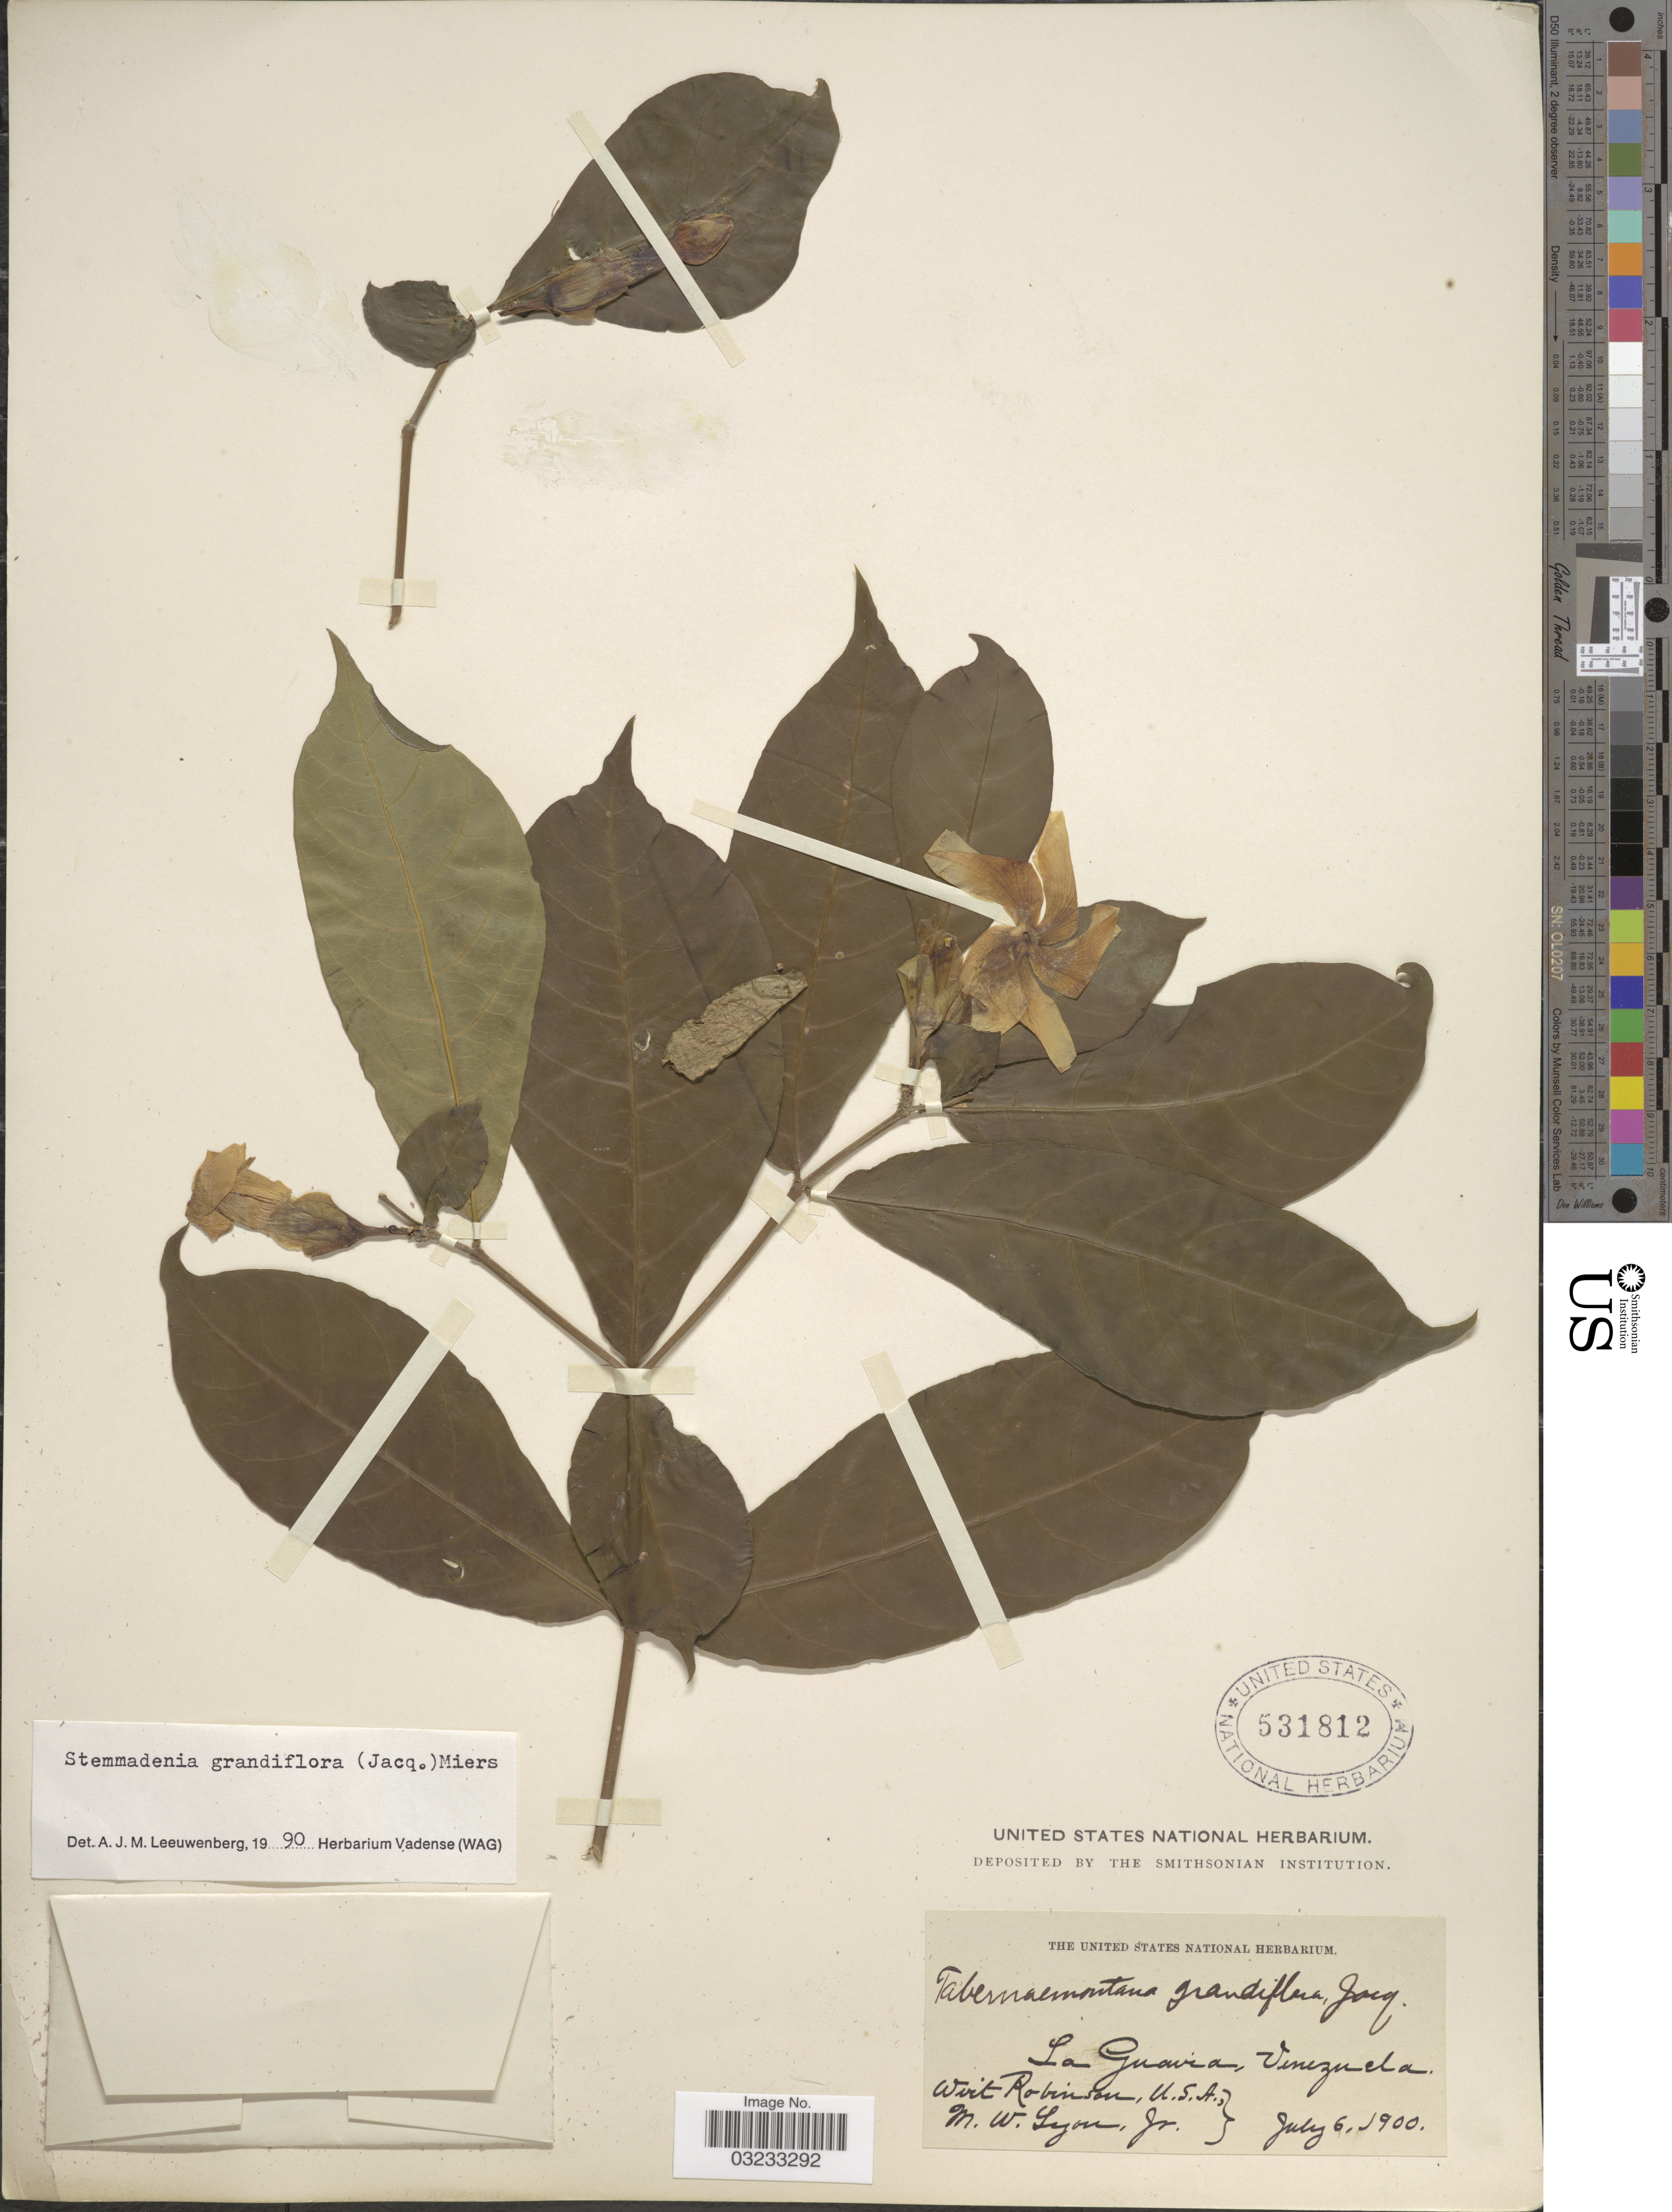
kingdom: Plantae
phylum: Tracheophyta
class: Magnoliopsida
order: Gentianales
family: Apocynaceae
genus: Stemmadenia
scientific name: Stemmadenia grandiflora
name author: (Jacq.) Miers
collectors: W. Robinson & M. Lyon Jr.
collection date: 1900-07-06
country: Venezuela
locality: La Guaira.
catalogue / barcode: US 531812